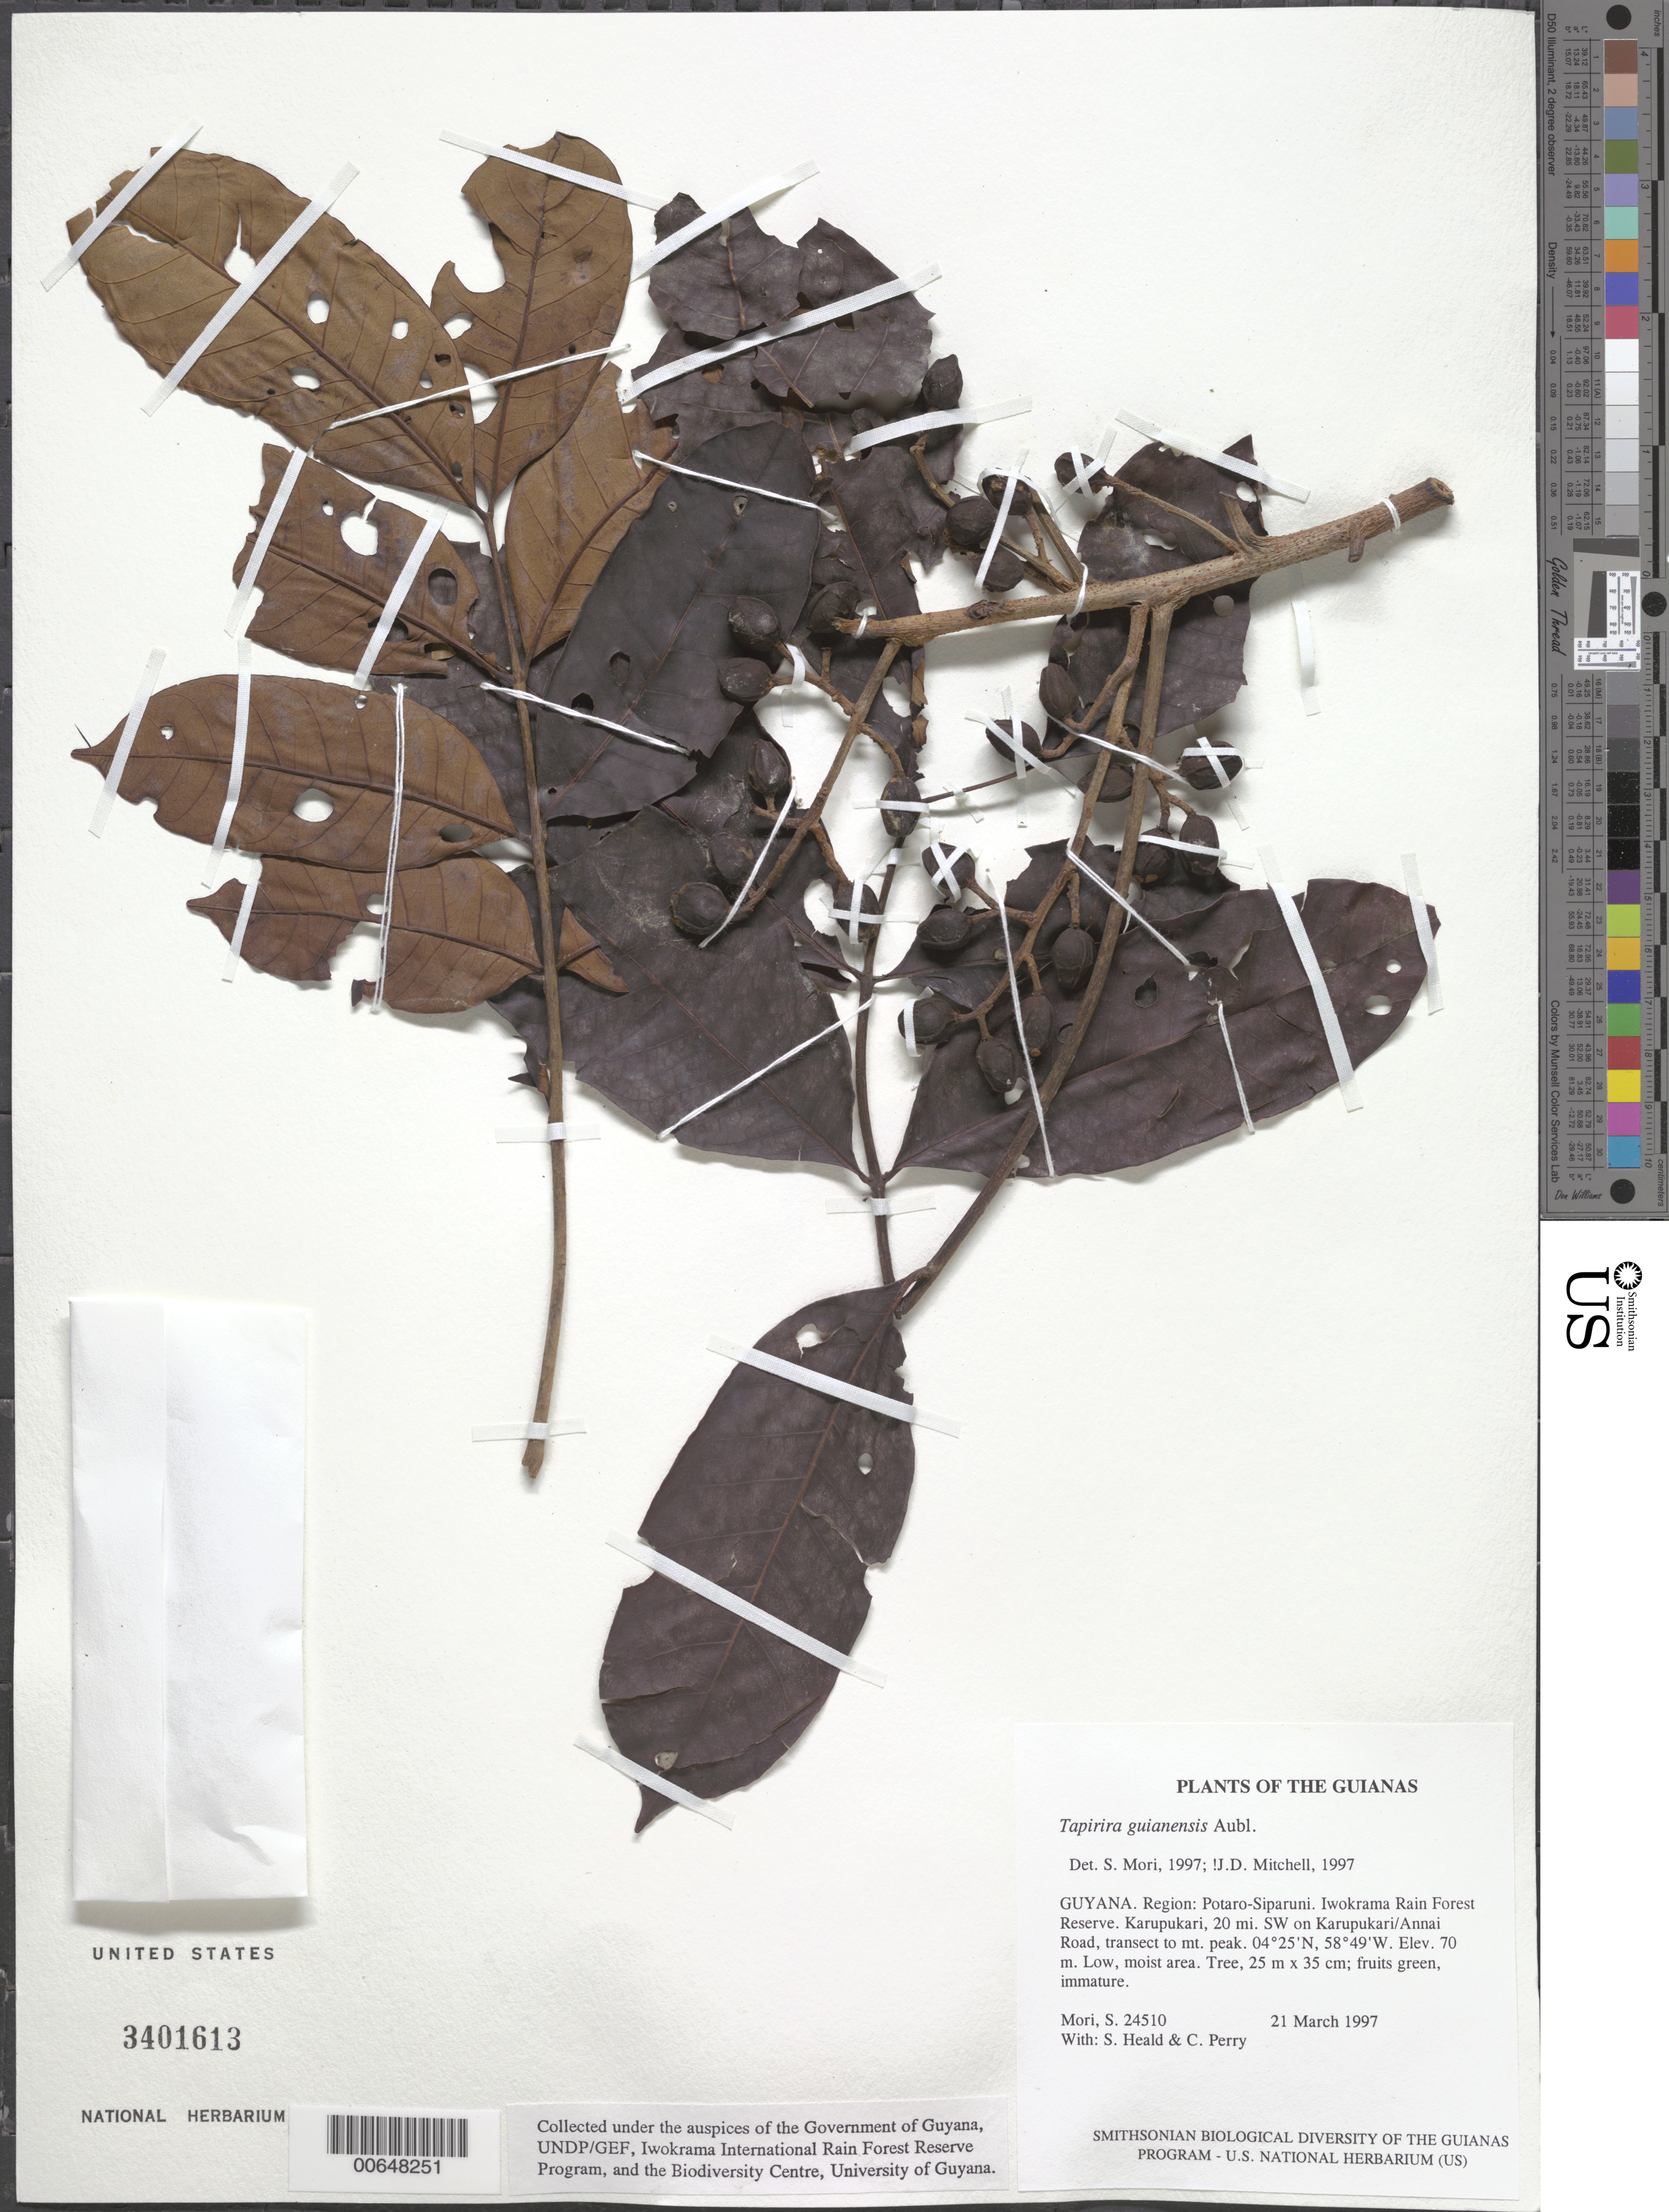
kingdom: Plantae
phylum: Tracheophyta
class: Magnoliopsida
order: Sapindales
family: Anacardiaceae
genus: Tapirira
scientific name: Tapirira guianensis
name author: Aubl.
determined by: Mitchell, John D.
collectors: S. Mori, S. Heald & C. Perry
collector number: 24510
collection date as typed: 21 March 1997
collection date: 1997-03-21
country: Guyana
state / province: Potaro-Siparuni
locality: Iwokrama Rain Forest Reserve. Karupukari, 20 mi. SW on Karupukari/Annai Road, transect to mt. peak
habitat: Low, moist area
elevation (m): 70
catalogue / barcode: US 3401613